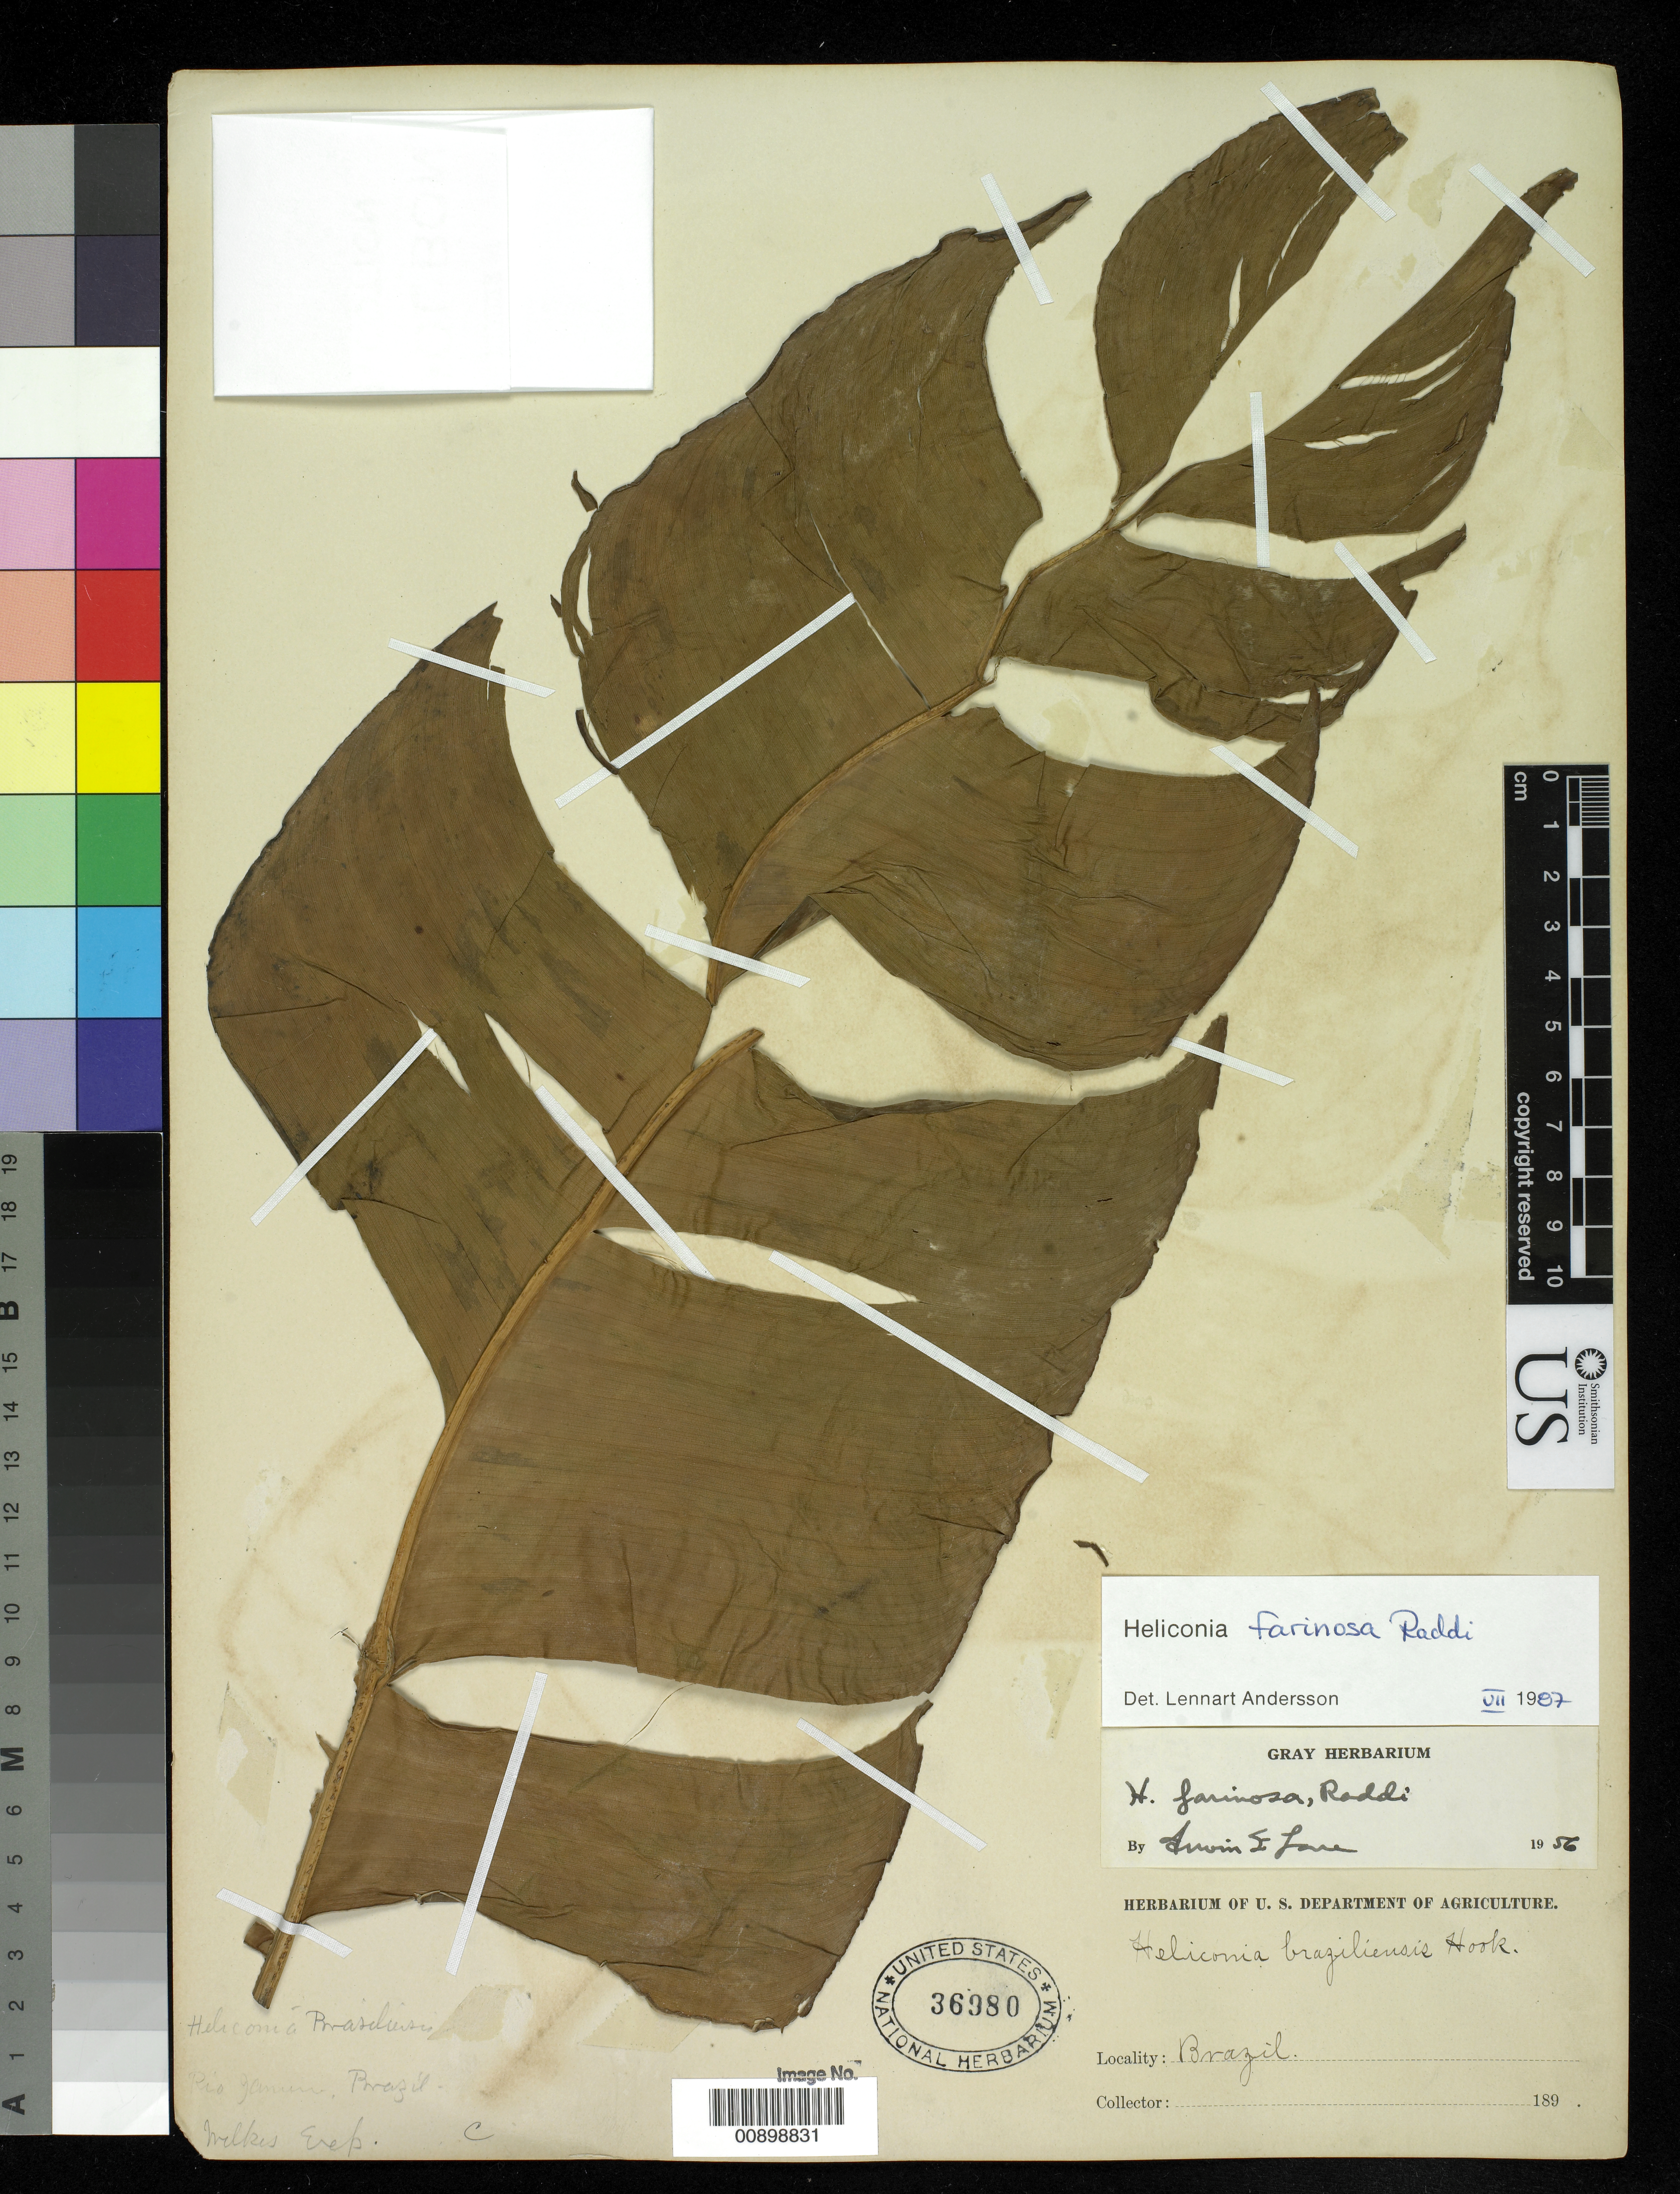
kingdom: Plantae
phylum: Tracheophyta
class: Liliopsida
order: Zingiberales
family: Heliconiaceae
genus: Heliconia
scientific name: Heliconia farinosa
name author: Raddi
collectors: Wilkes Explor. Exped.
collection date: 1838/1842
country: Brazil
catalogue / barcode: US 36980